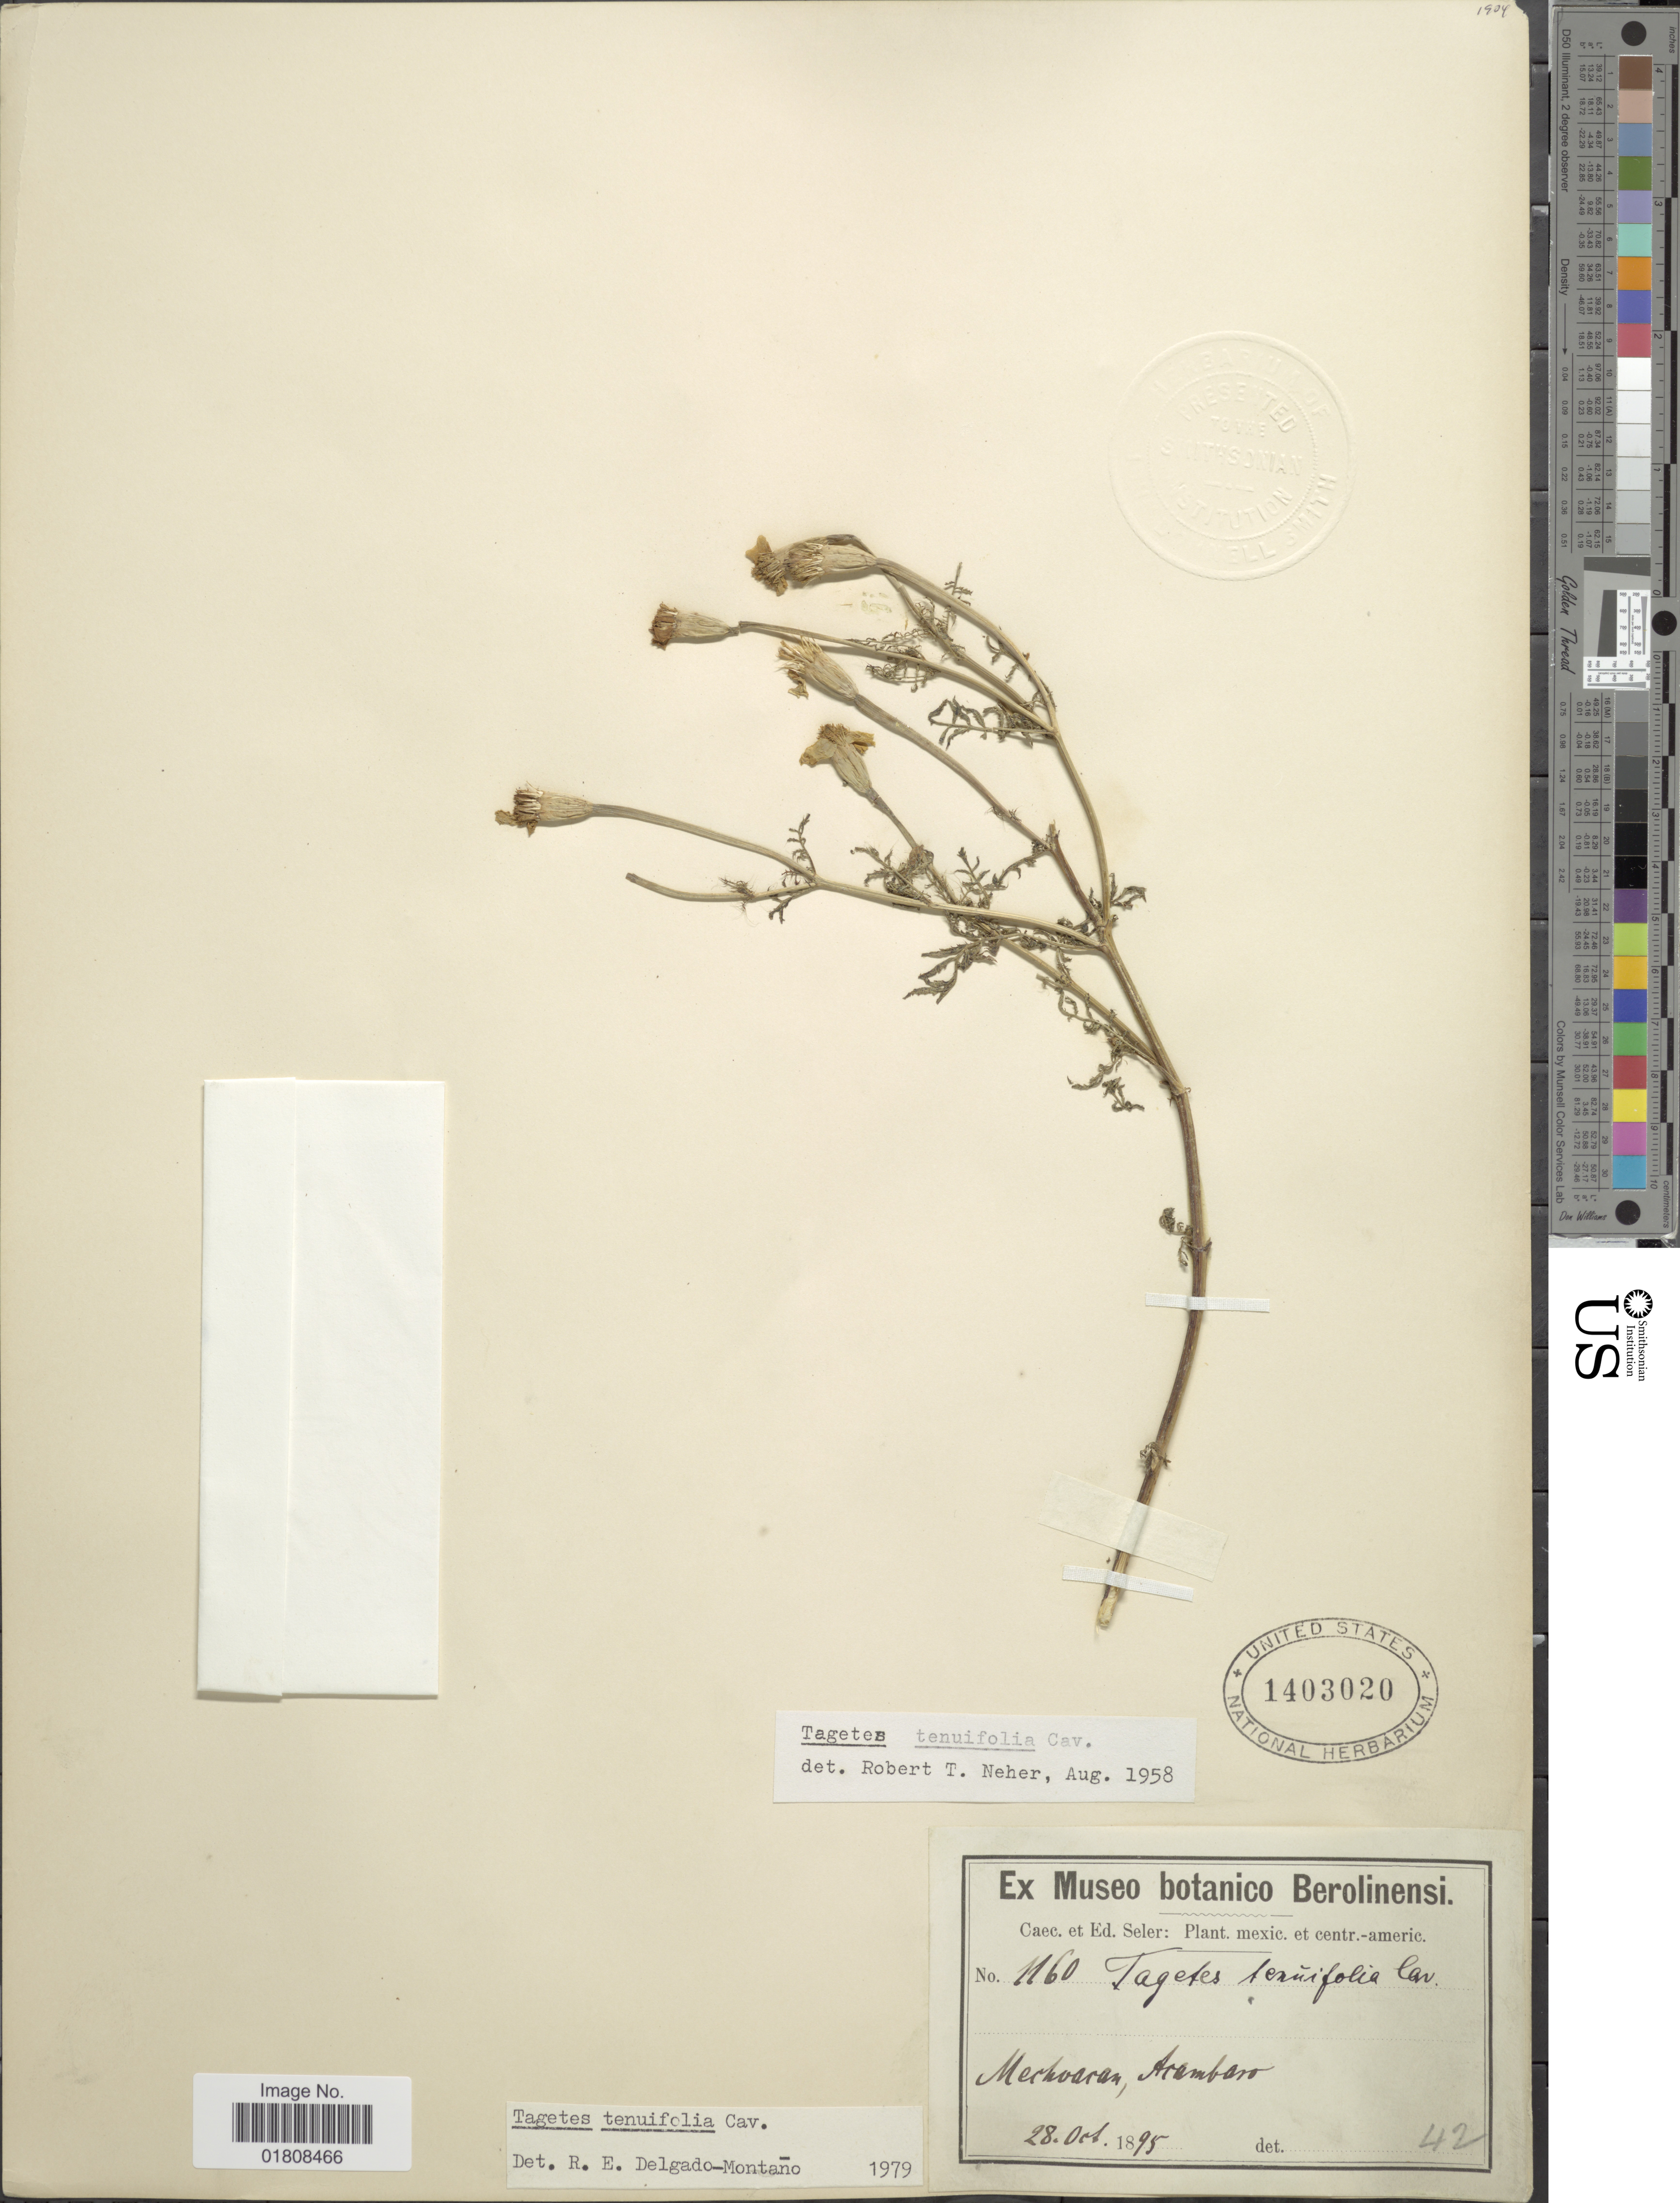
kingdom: Plantae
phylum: Tracheophyta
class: Magnoliopsida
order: Asterales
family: Asteraceae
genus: Tagetes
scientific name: Tagetes tenuifolia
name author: Cav.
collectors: C. Seler & E. G. Seler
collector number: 1160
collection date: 1895-10-28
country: Mexico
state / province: Michoacán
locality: Acambaro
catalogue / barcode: US 1403020